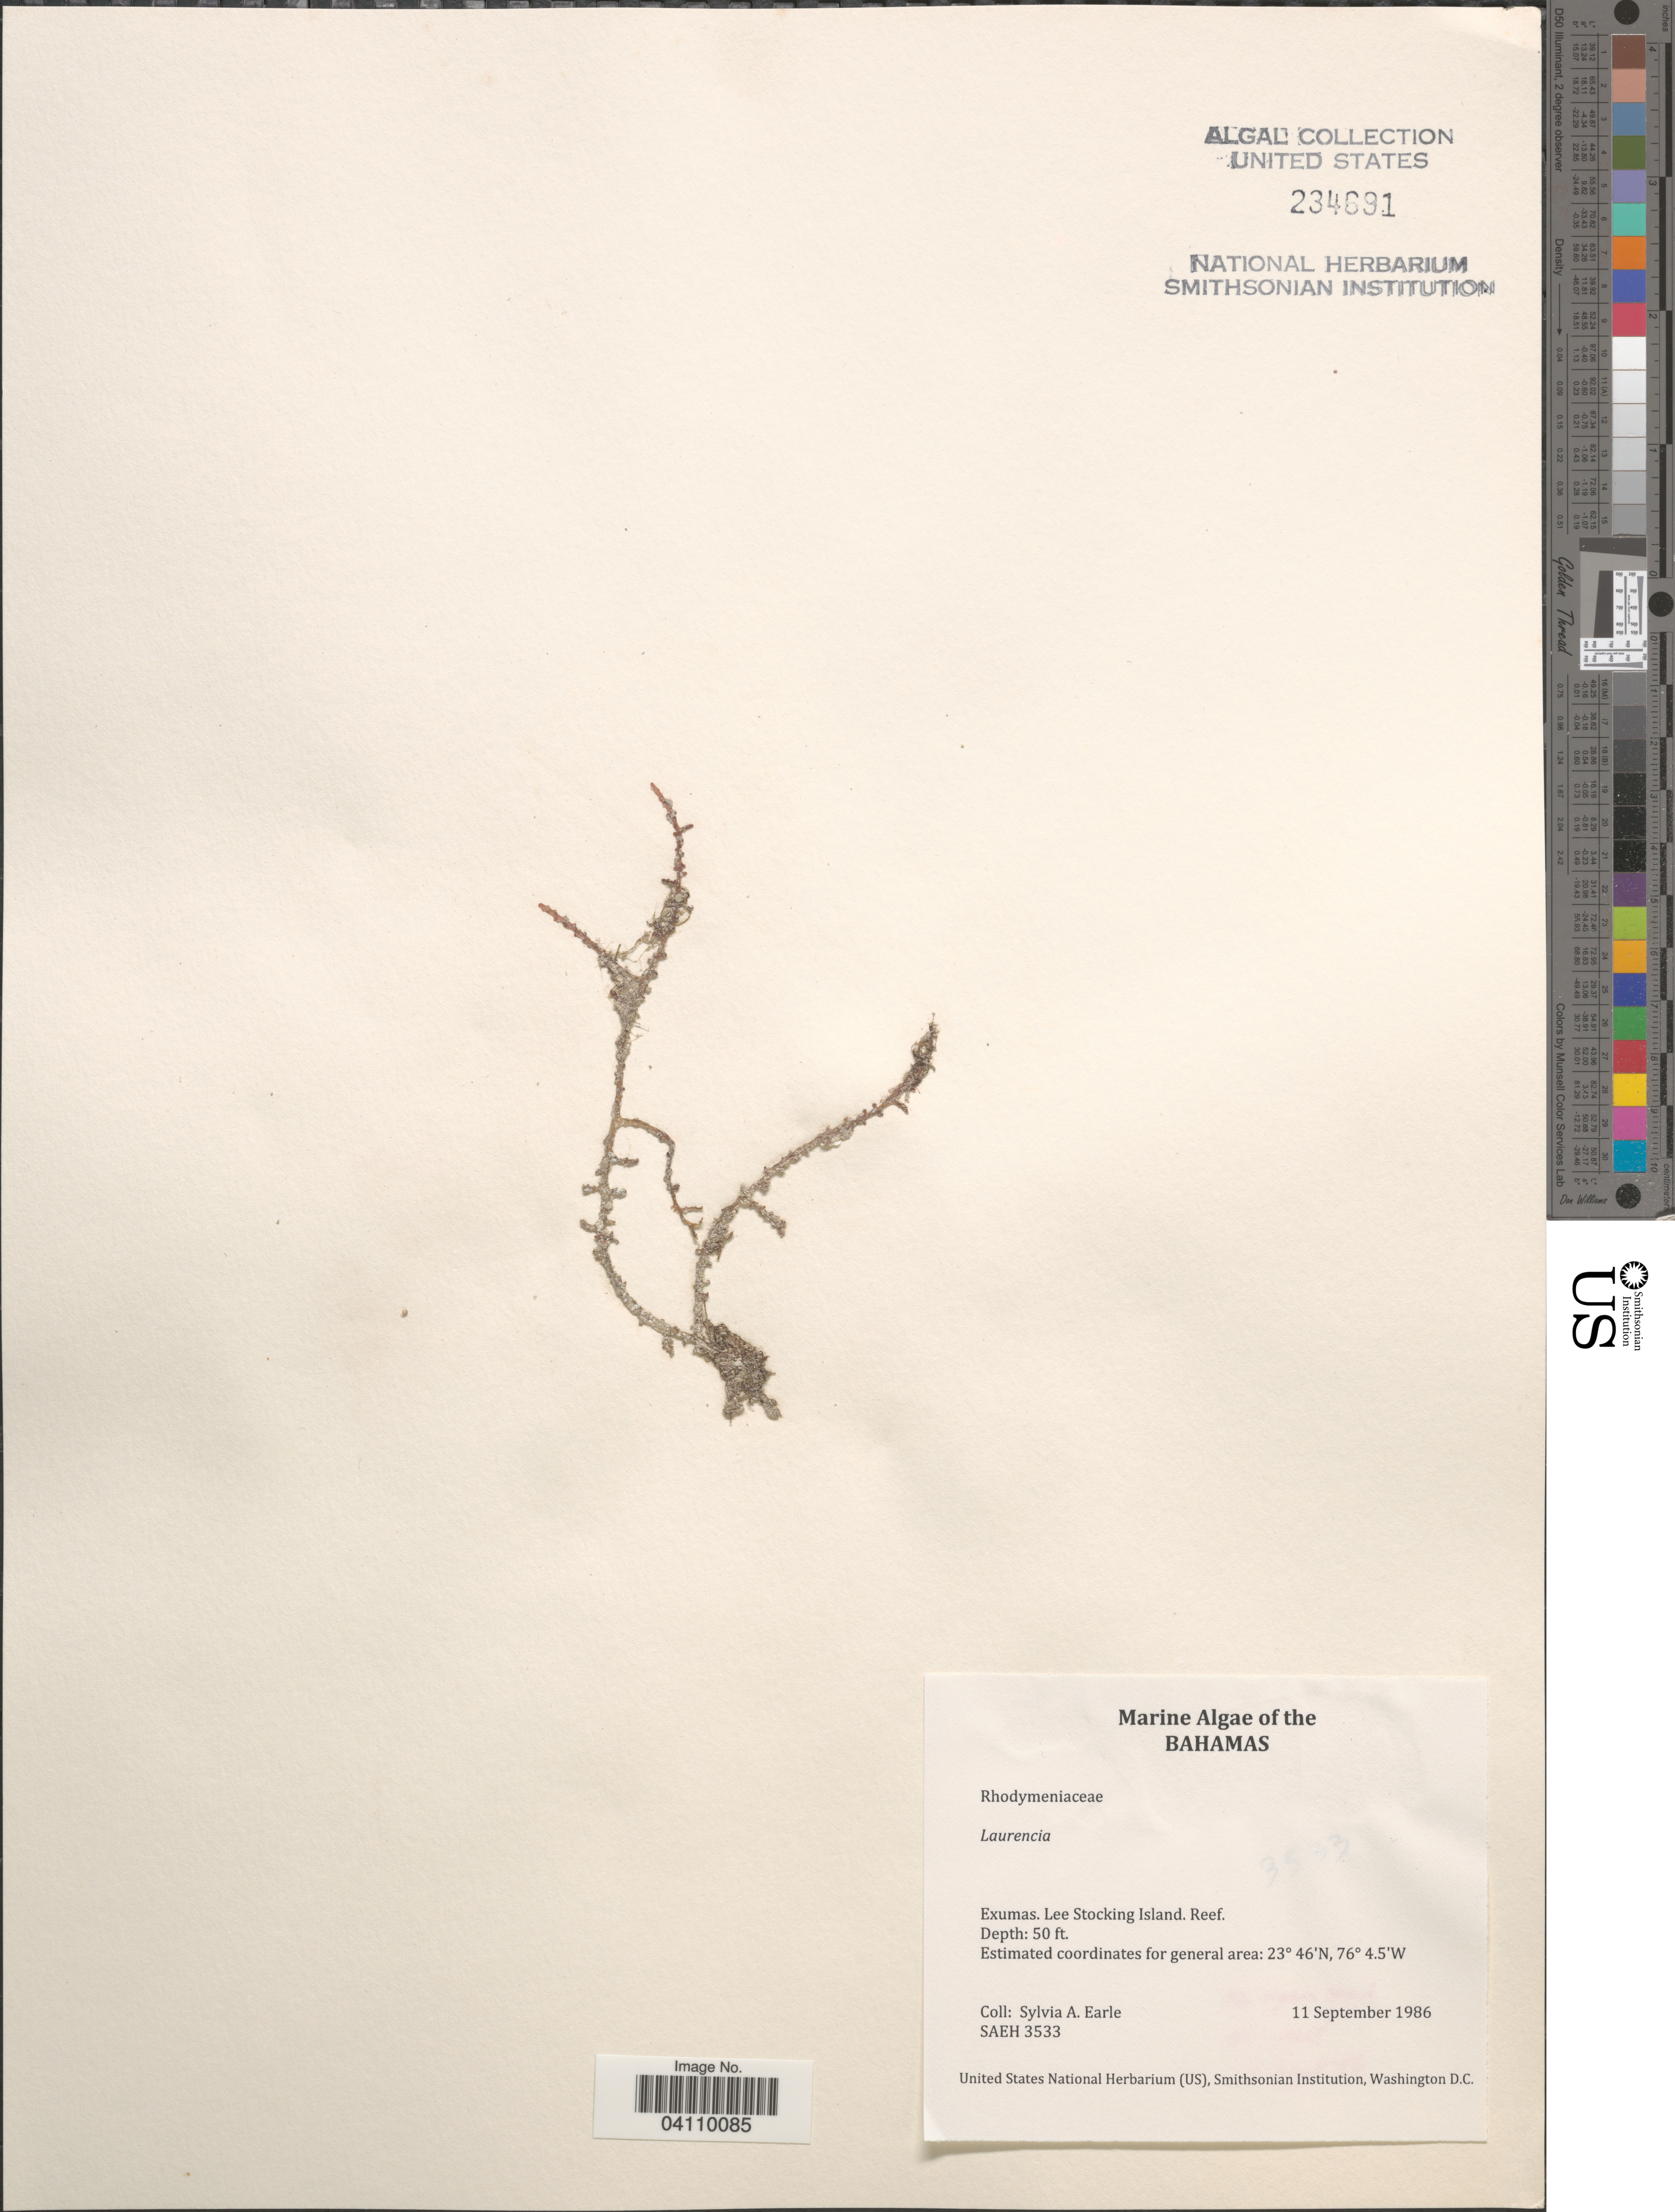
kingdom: Plantae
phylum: Rhodophyta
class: Florideophyceae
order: Ceramiales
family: Rhodomelaceae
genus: Laurencia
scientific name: Laurencia sp.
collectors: S. A. Earle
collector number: SAEH 3533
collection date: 1986-09-11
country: Bahamas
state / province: Exuma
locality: Exumas. Lee Stocking Island.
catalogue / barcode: US 234691